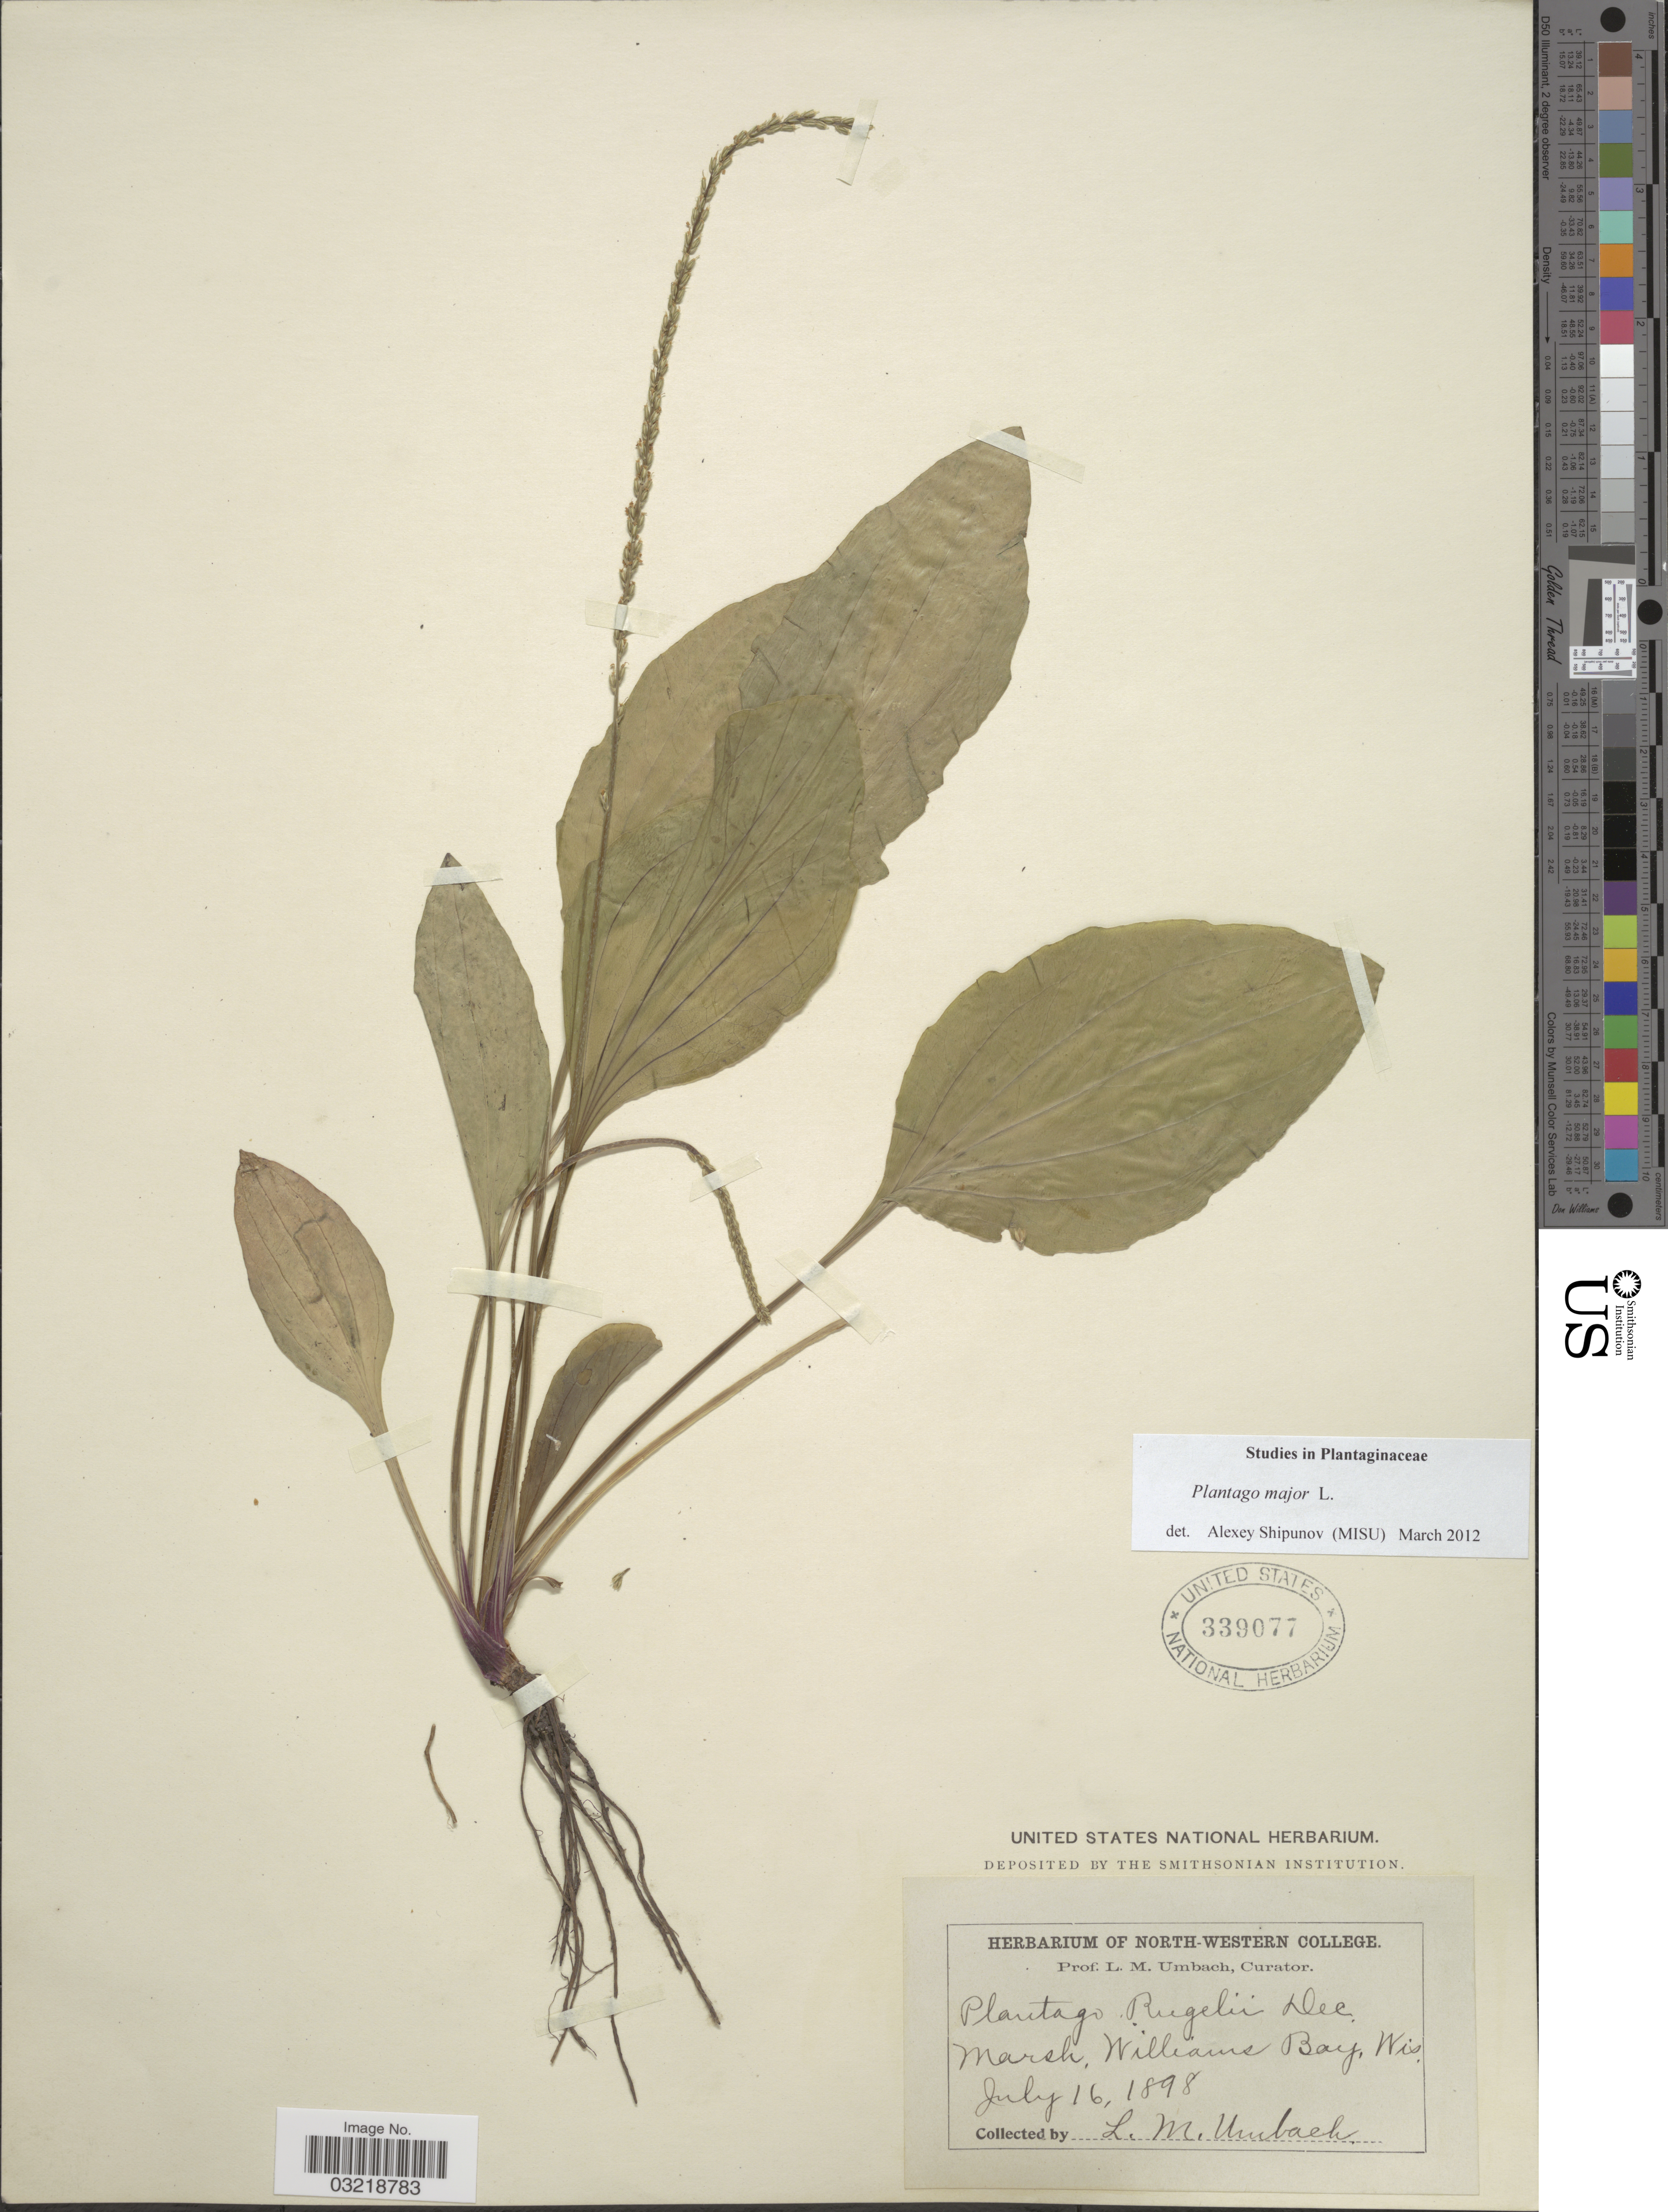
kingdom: Plantae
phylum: Tracheophyta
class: Magnoliopsida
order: Lamiales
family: Plantaginaceae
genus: Plantago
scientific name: Plantago major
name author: L.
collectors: L. M. Umbach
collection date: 1898-07-16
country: United States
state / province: Wisconsin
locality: Marsh, Williams Bay.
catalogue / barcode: US 339077